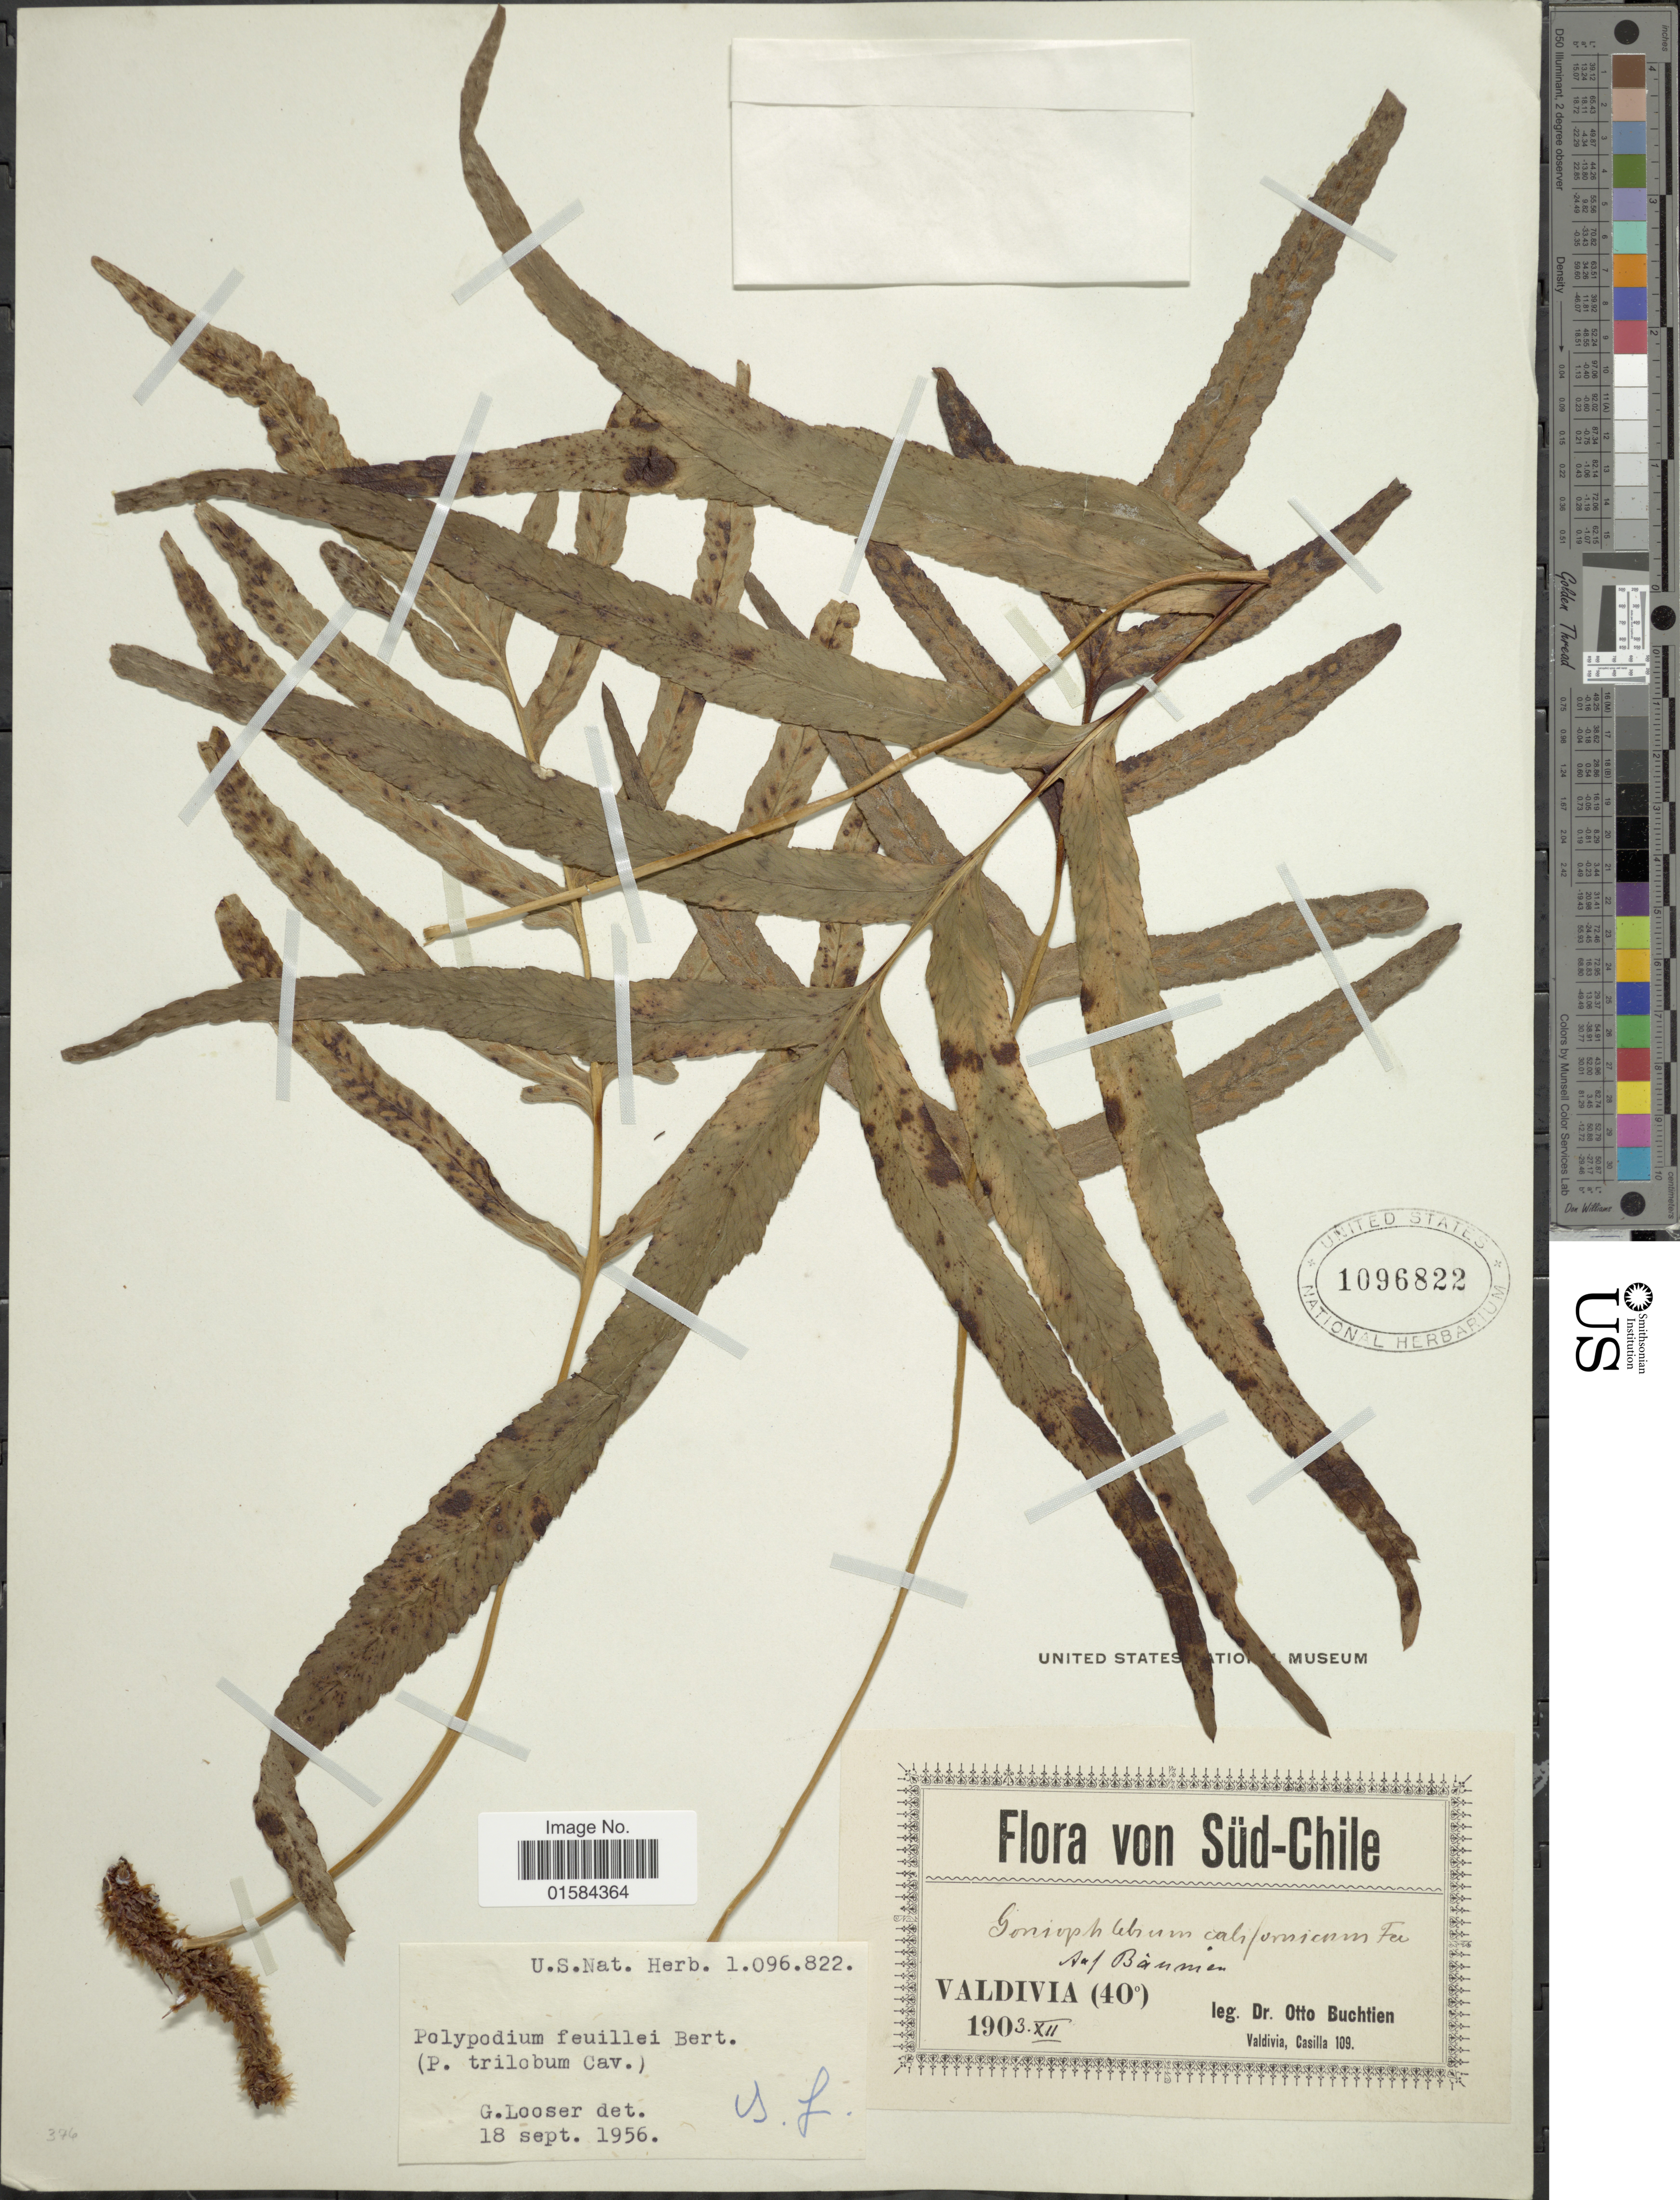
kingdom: Plantae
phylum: Tracheophyta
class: Polypodiopsida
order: Polypodiales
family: Polypodiaceae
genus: Synammia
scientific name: Synammia feuillei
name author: (Bertero) Copel.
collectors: O. Buchtien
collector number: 109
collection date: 1903-12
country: Chile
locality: Sud-Chile, auf Banmen, Valdvia (40°)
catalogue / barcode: US 1096822